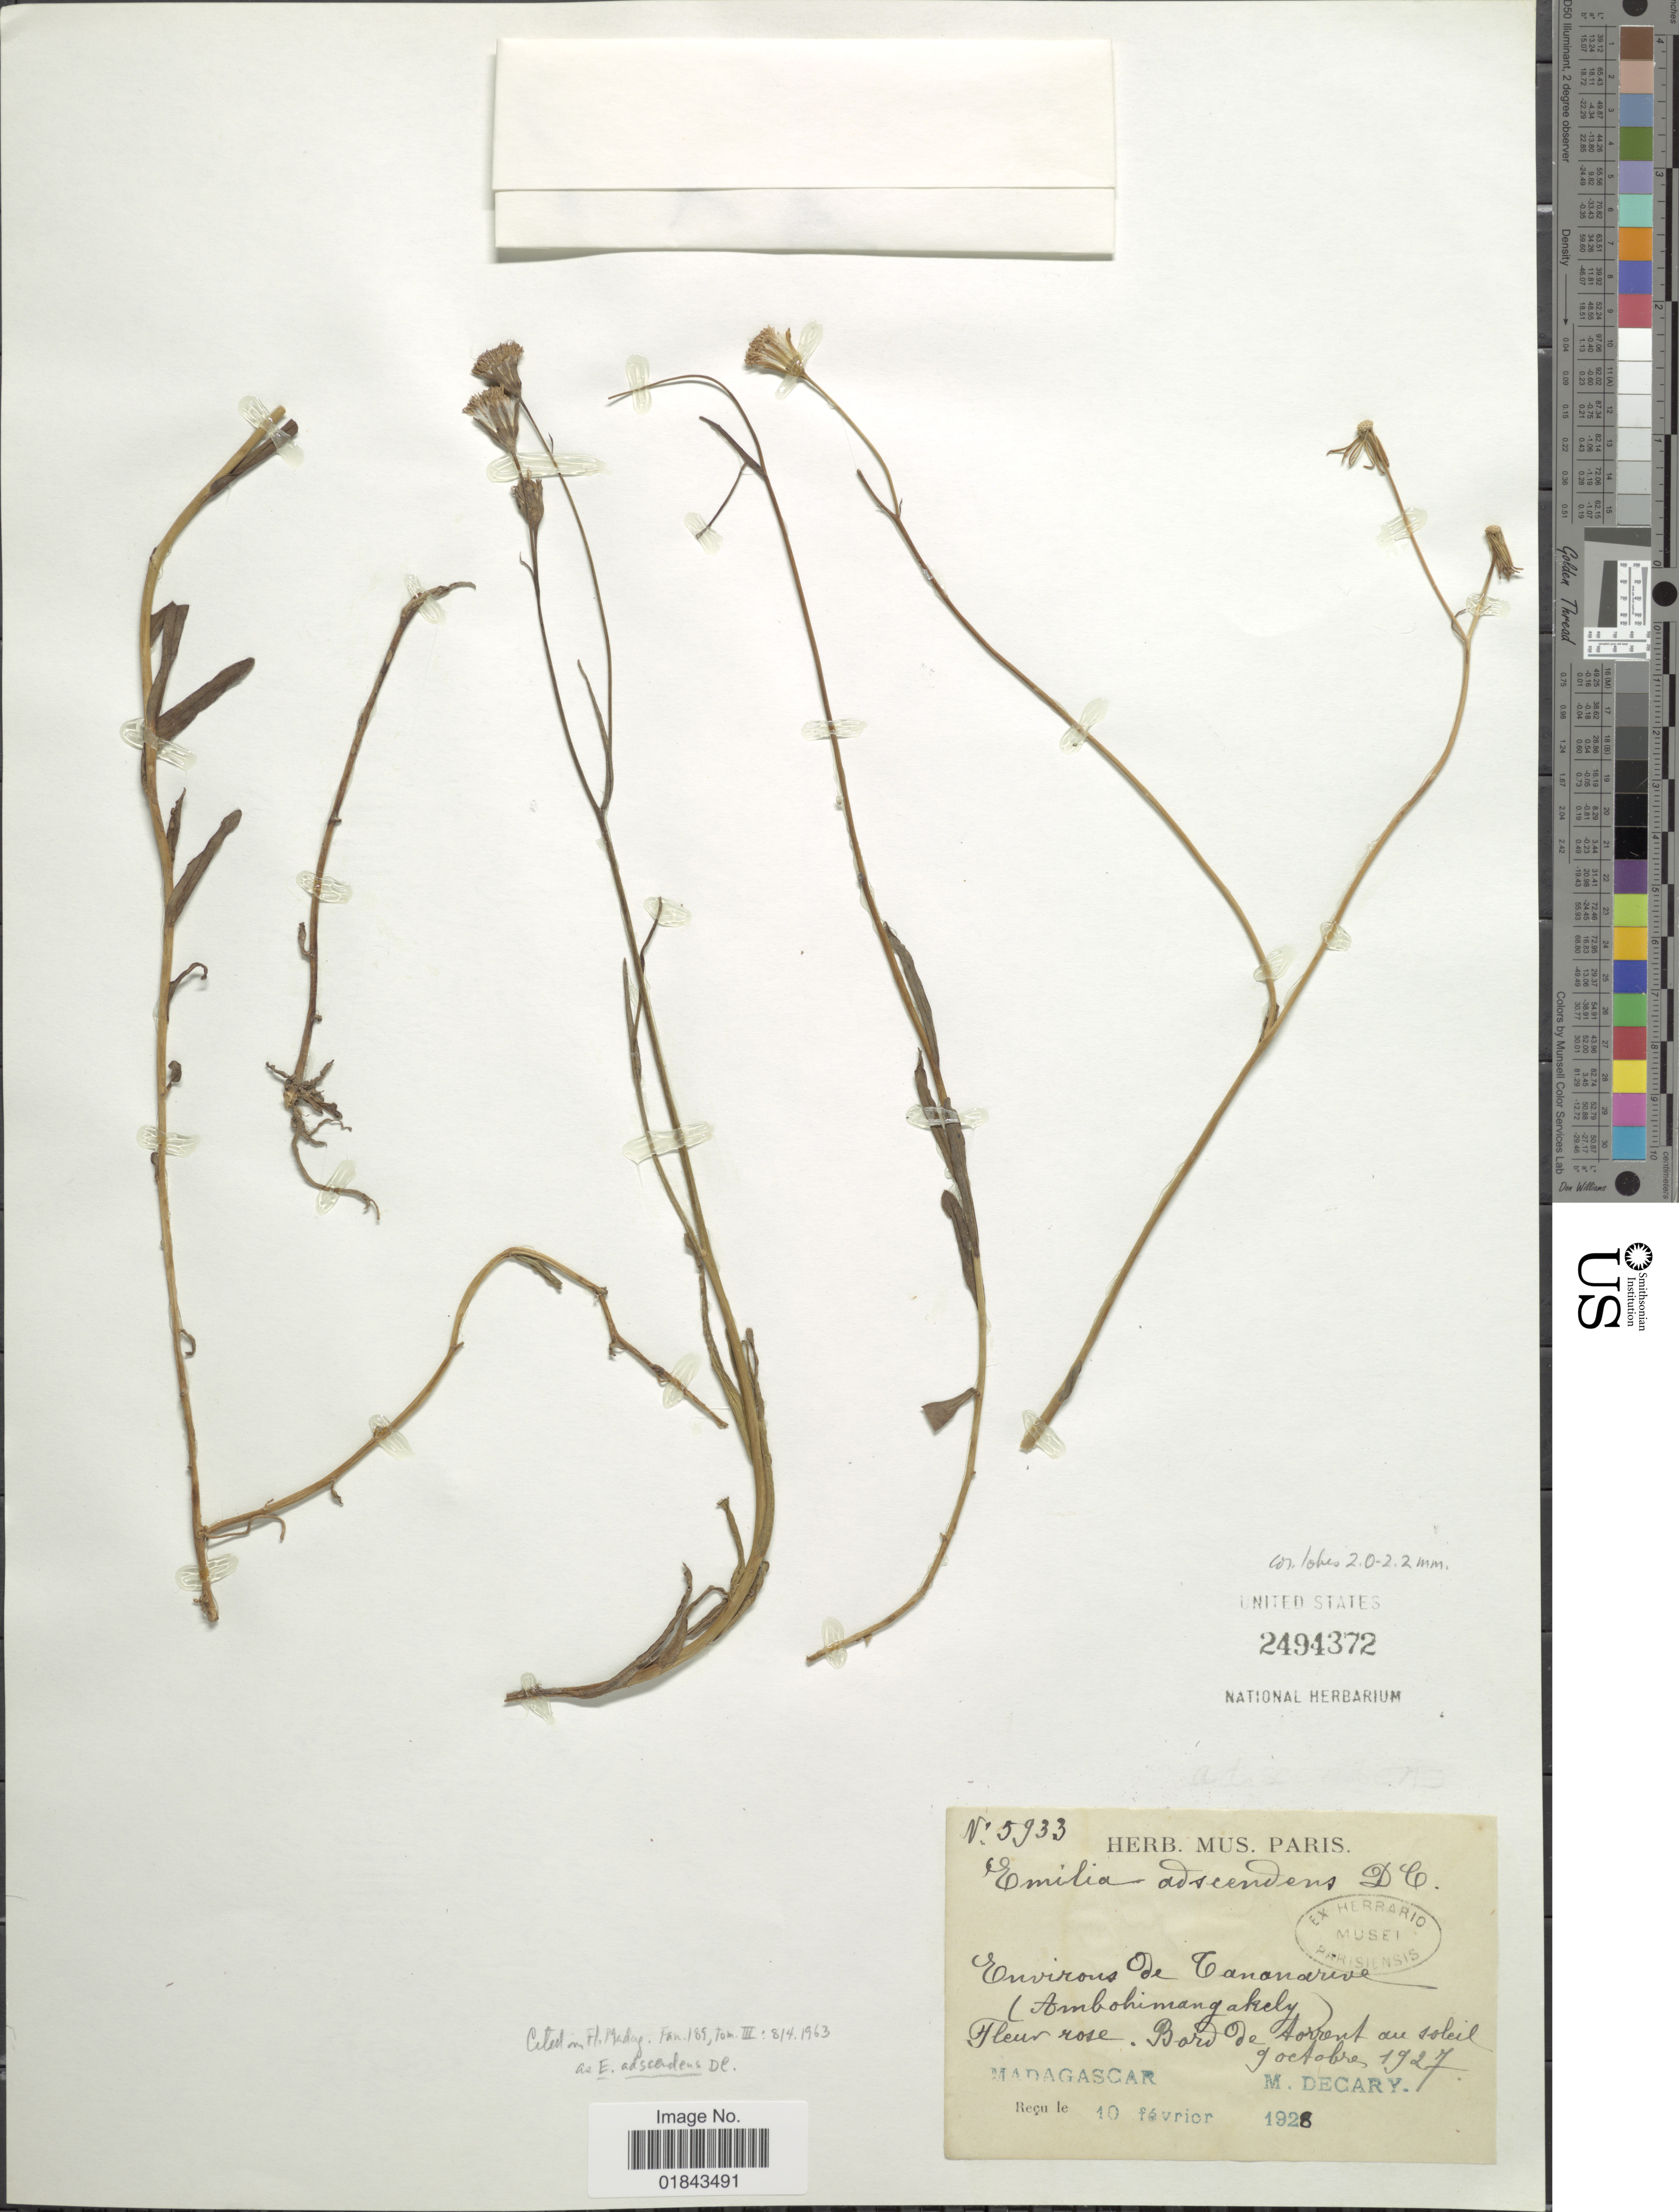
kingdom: Plantae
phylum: Tracheophyta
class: Magnoliopsida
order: Asterales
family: Asteraceae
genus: Emilia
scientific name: Emilia adscendens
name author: DC.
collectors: R. Decary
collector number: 5933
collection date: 1927-10-09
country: Madagascar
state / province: Analamanga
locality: Environs de Tananarive [vicinity of Antananarivo] (Ambohimangakely). Bord de torrent au soleil [torrent edge in the sun].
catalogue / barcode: US 2494372